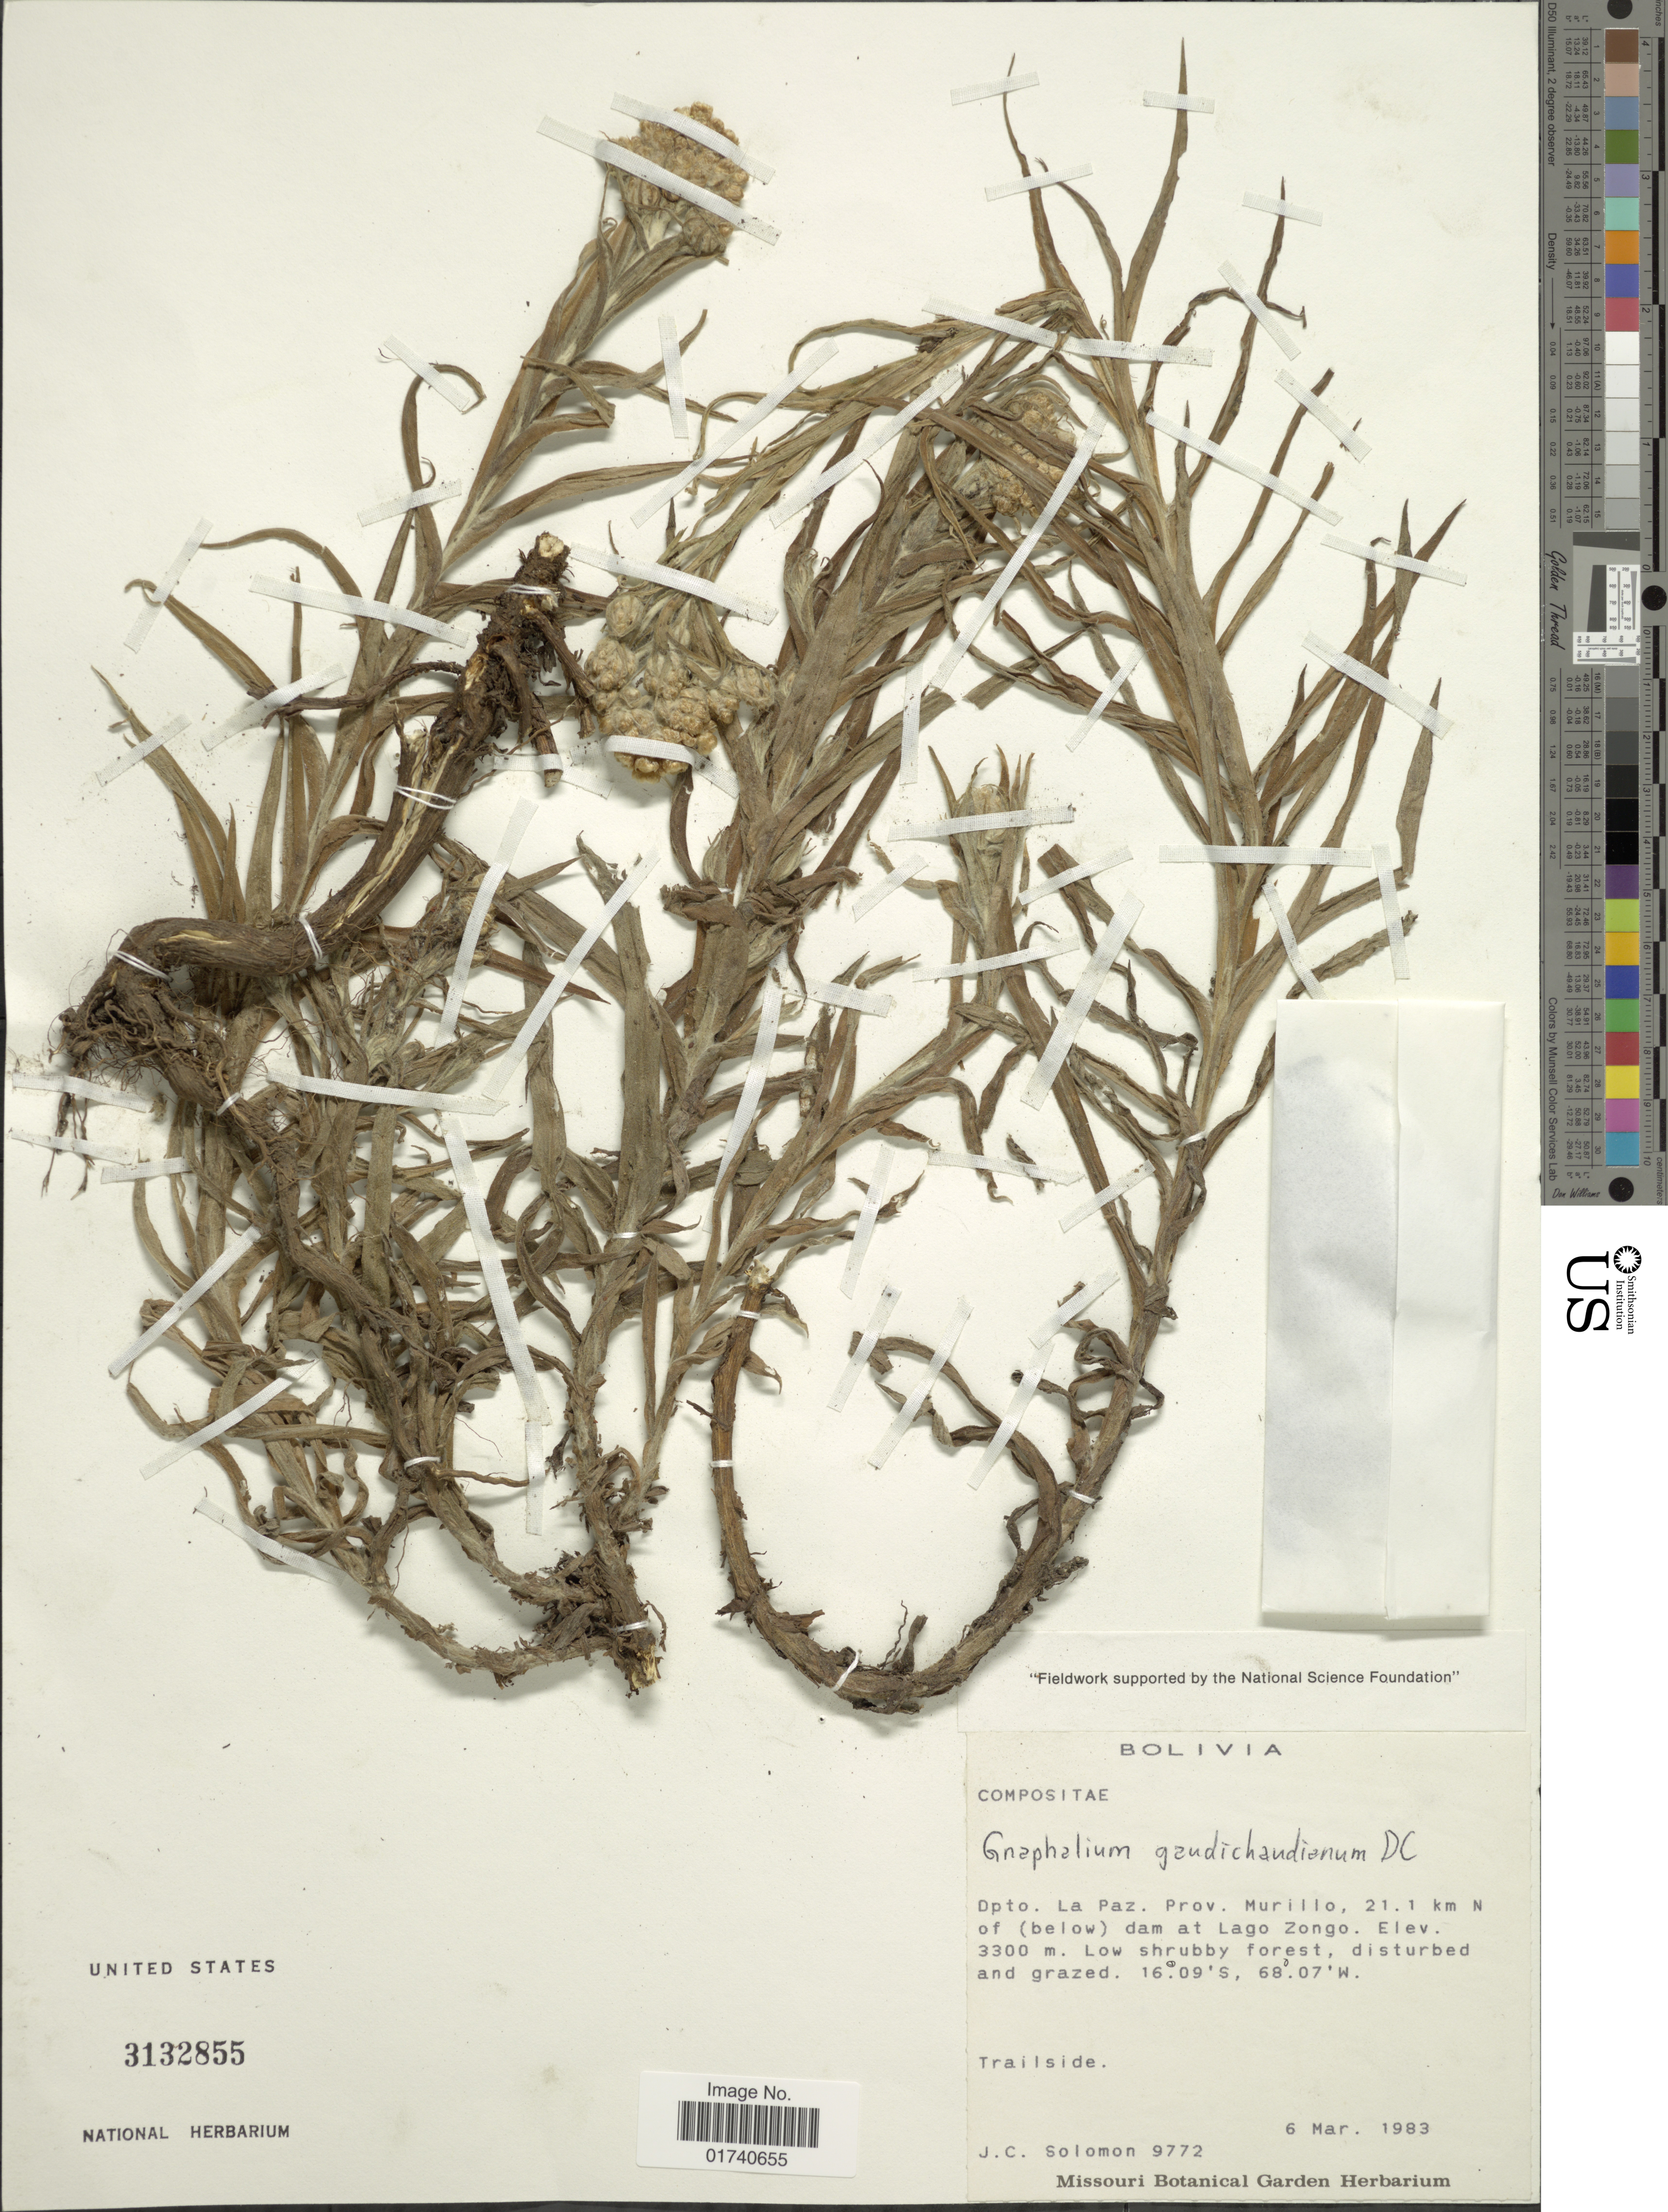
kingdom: Plantae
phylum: Tracheophyta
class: Magnoliopsida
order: Asterales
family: Asteraceae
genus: Pseudognaphalium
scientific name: Pseudognaphalium gaudichaudianum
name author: (DC.) Anderb.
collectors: J. C. Solomon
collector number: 9772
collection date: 1983-03-06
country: Bolivia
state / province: La Paz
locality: Dpto. La Paz. Prov. Murillo, 21.1 km N of (below) dam at Lago Zongo.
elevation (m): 3300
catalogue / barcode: US 3132855